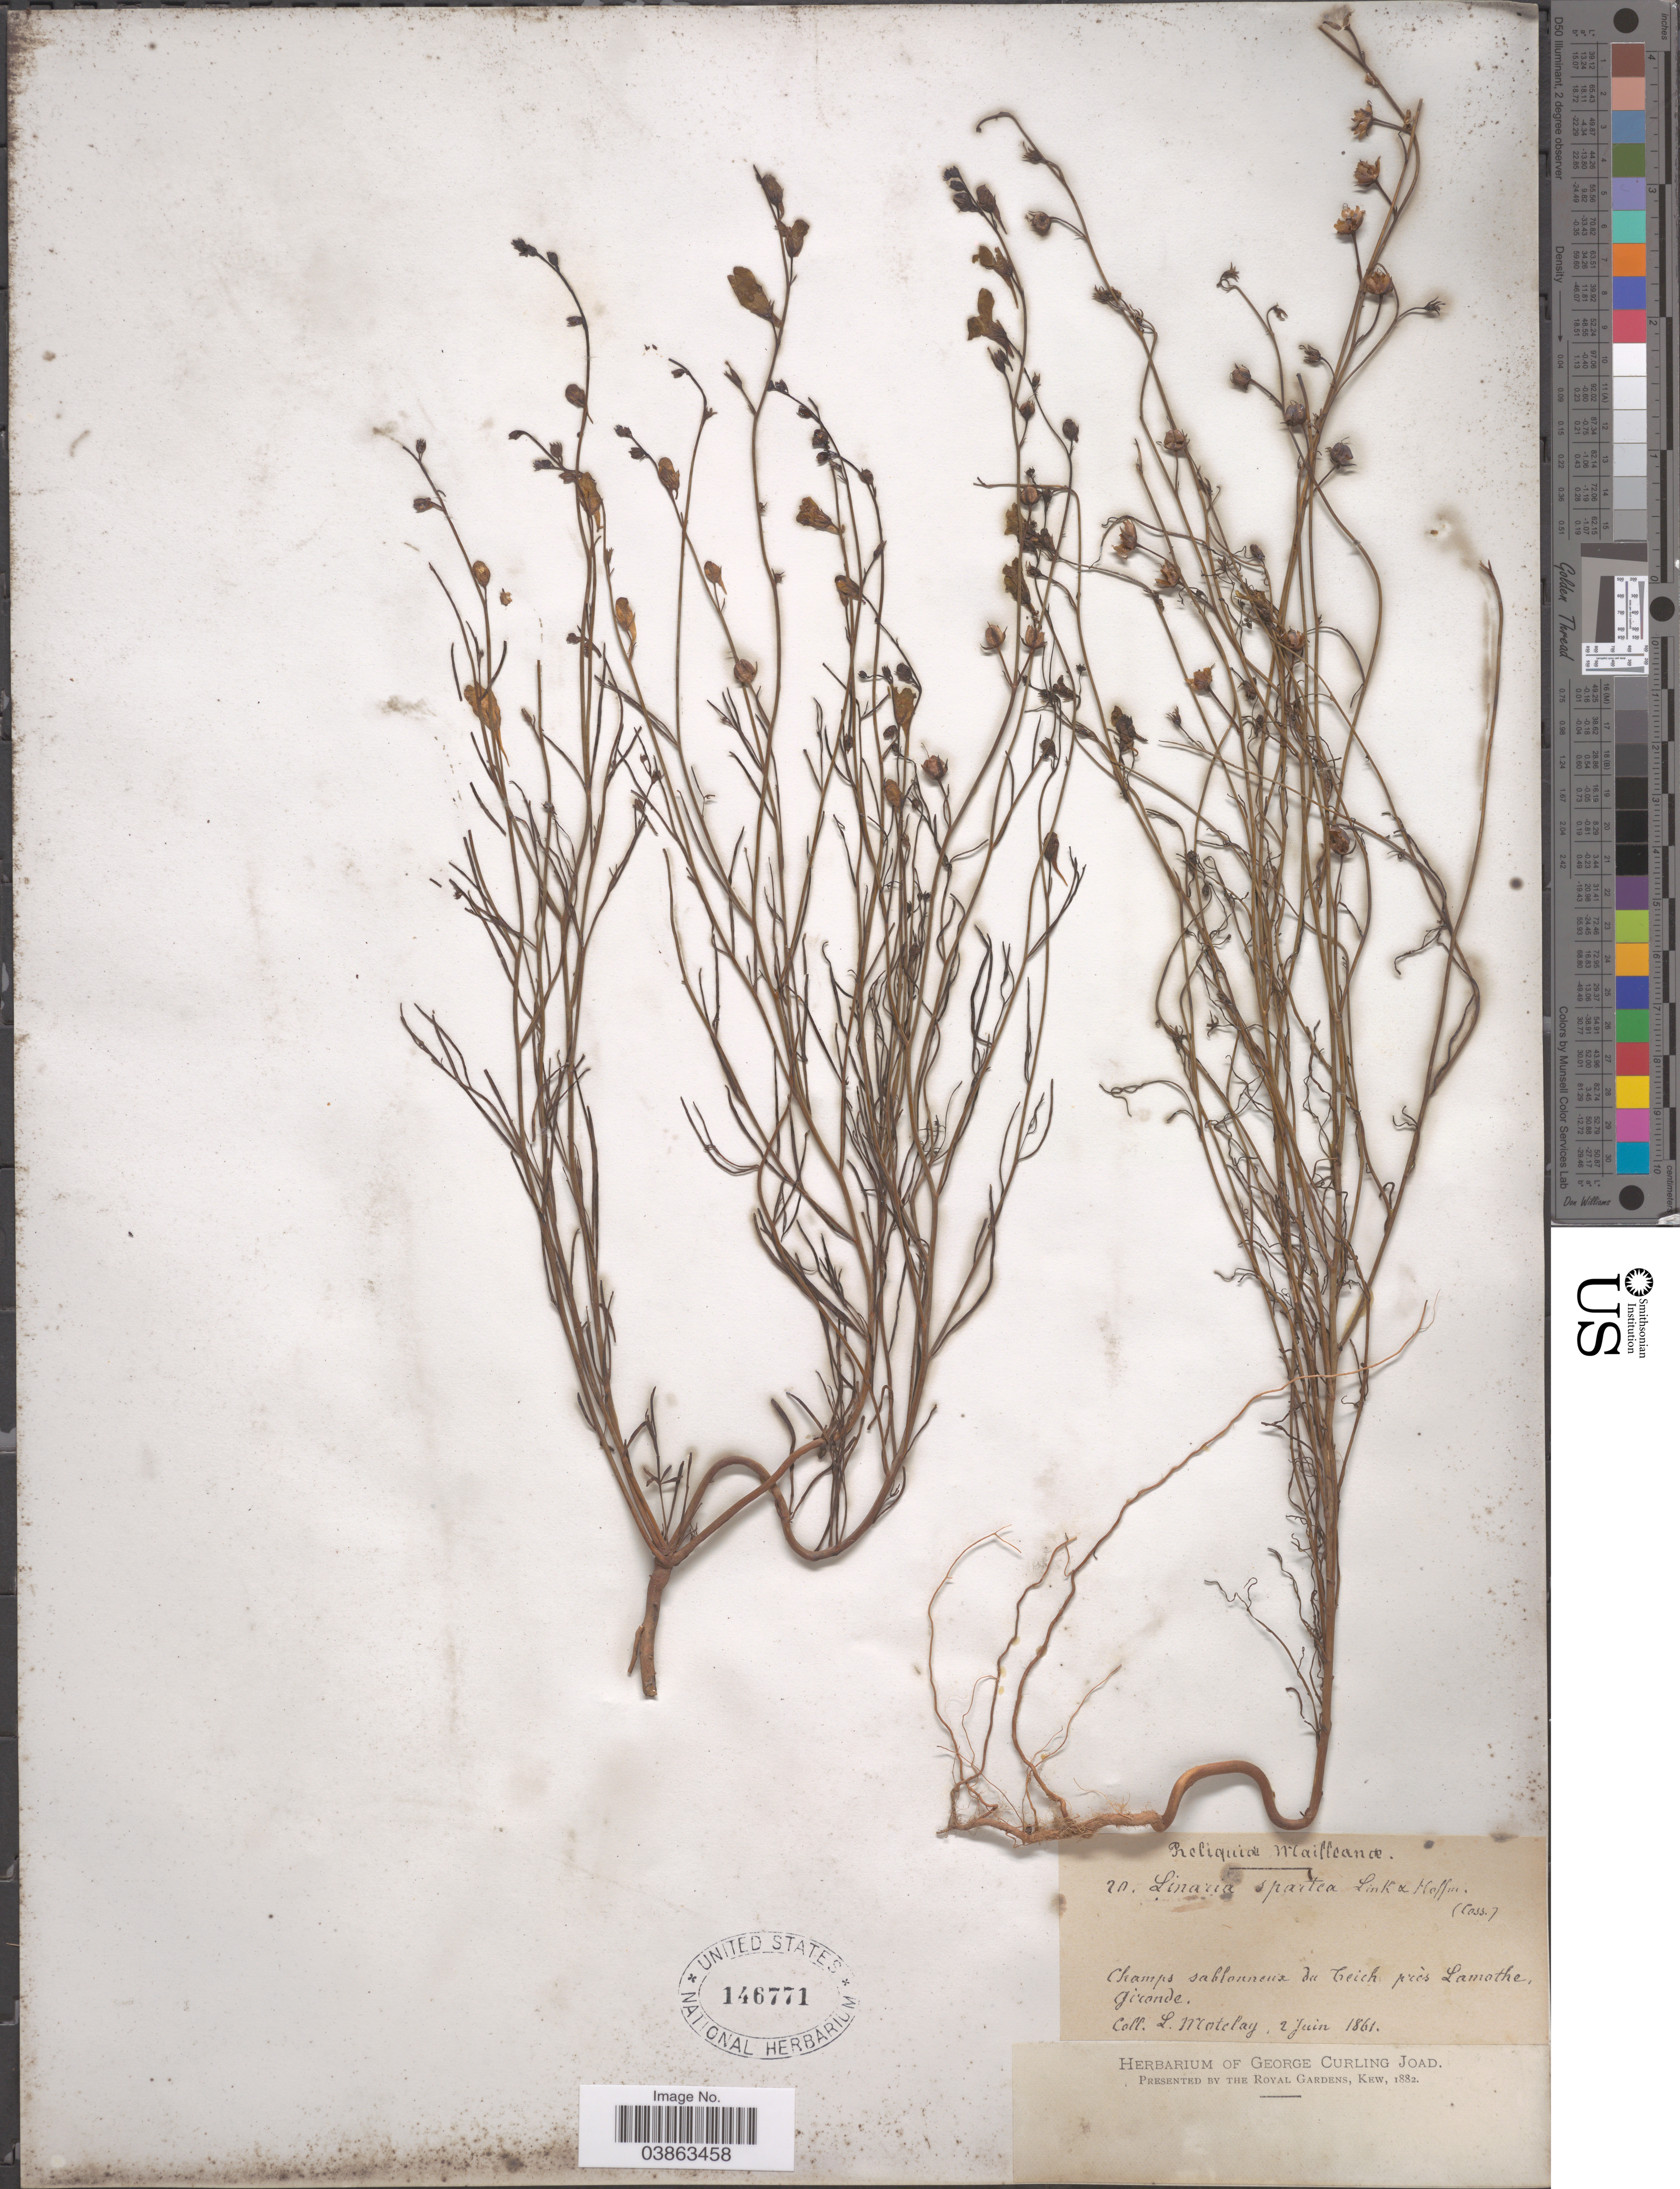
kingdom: Plantae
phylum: Tracheophyta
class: Magnoliopsida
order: Lamiales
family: Plantaginaceae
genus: Linaria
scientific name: Linaria spartea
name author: (L.) Willd.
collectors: L. Motelay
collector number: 20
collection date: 1861-06-02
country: France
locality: Champs sablonneux du Teich prés Lamothe, Gironde.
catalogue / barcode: US 146771